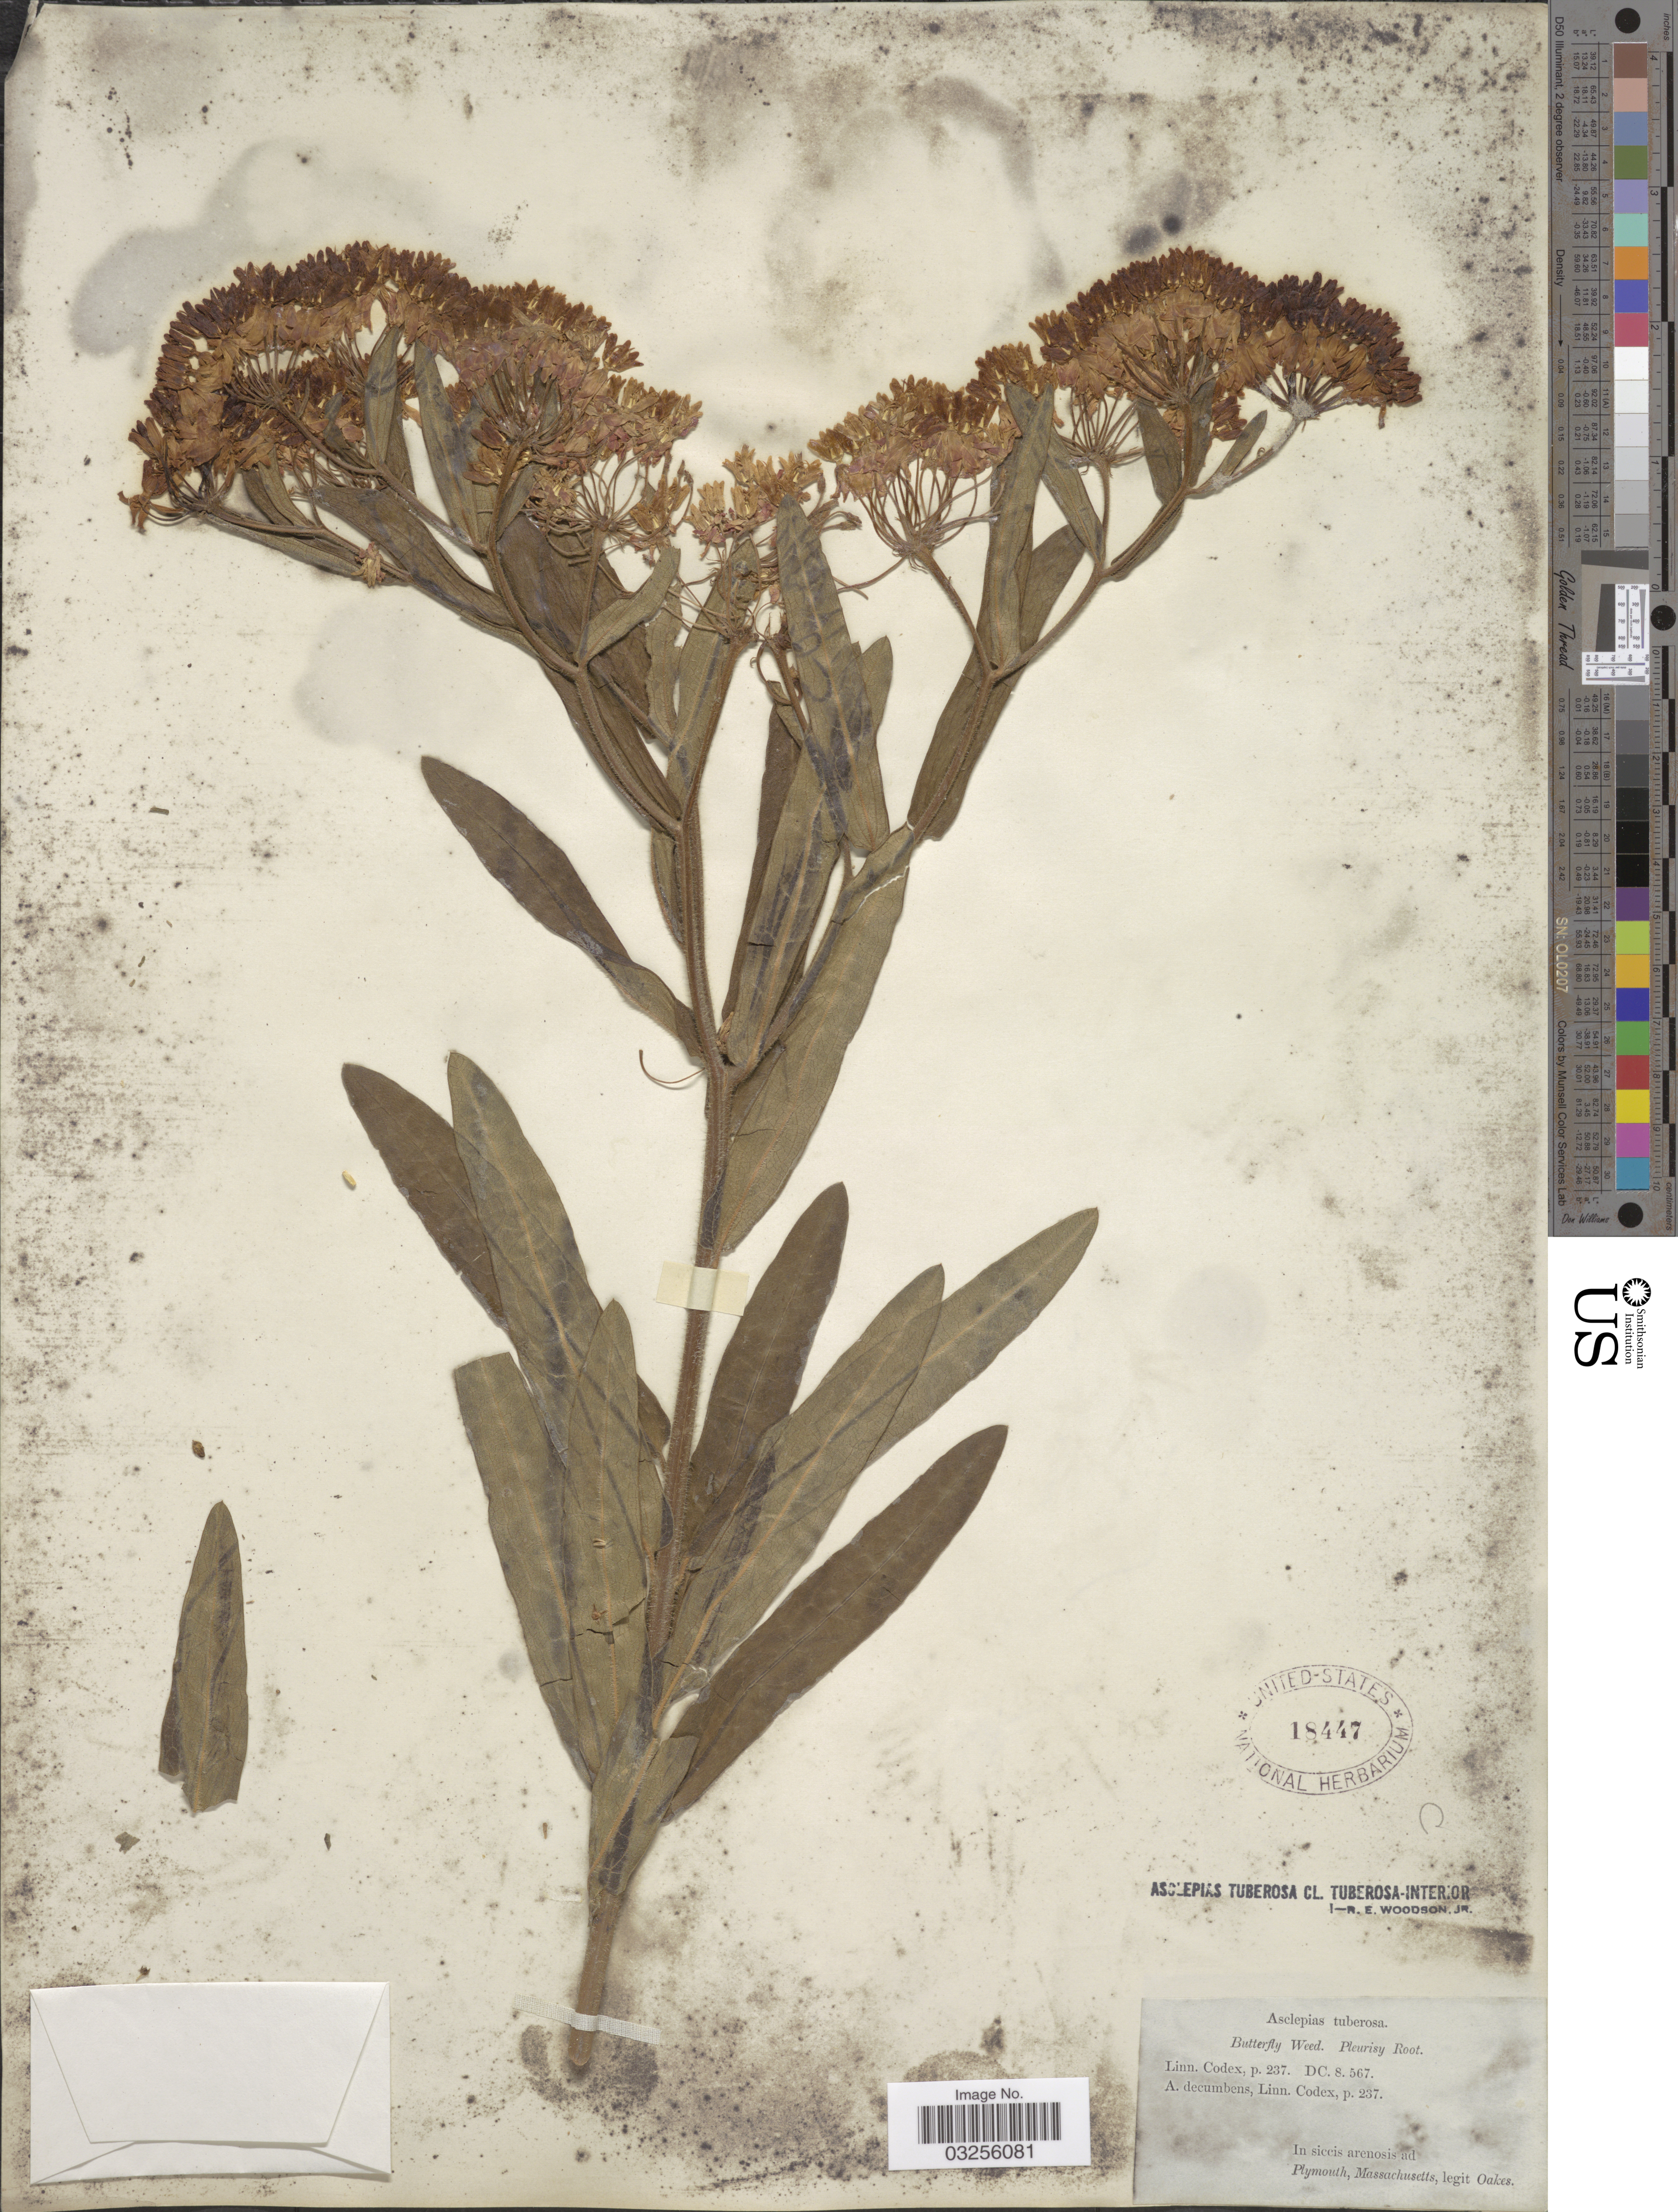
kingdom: Plantae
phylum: Tracheophyta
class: Magnoliopsida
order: Gentianales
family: Apocynaceae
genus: Asclepias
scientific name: Asclepias tuberosa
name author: L.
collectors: -. Oakes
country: United States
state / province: Massachusetts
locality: In siccis arenosis ad Plymouth.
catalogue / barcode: US 18447